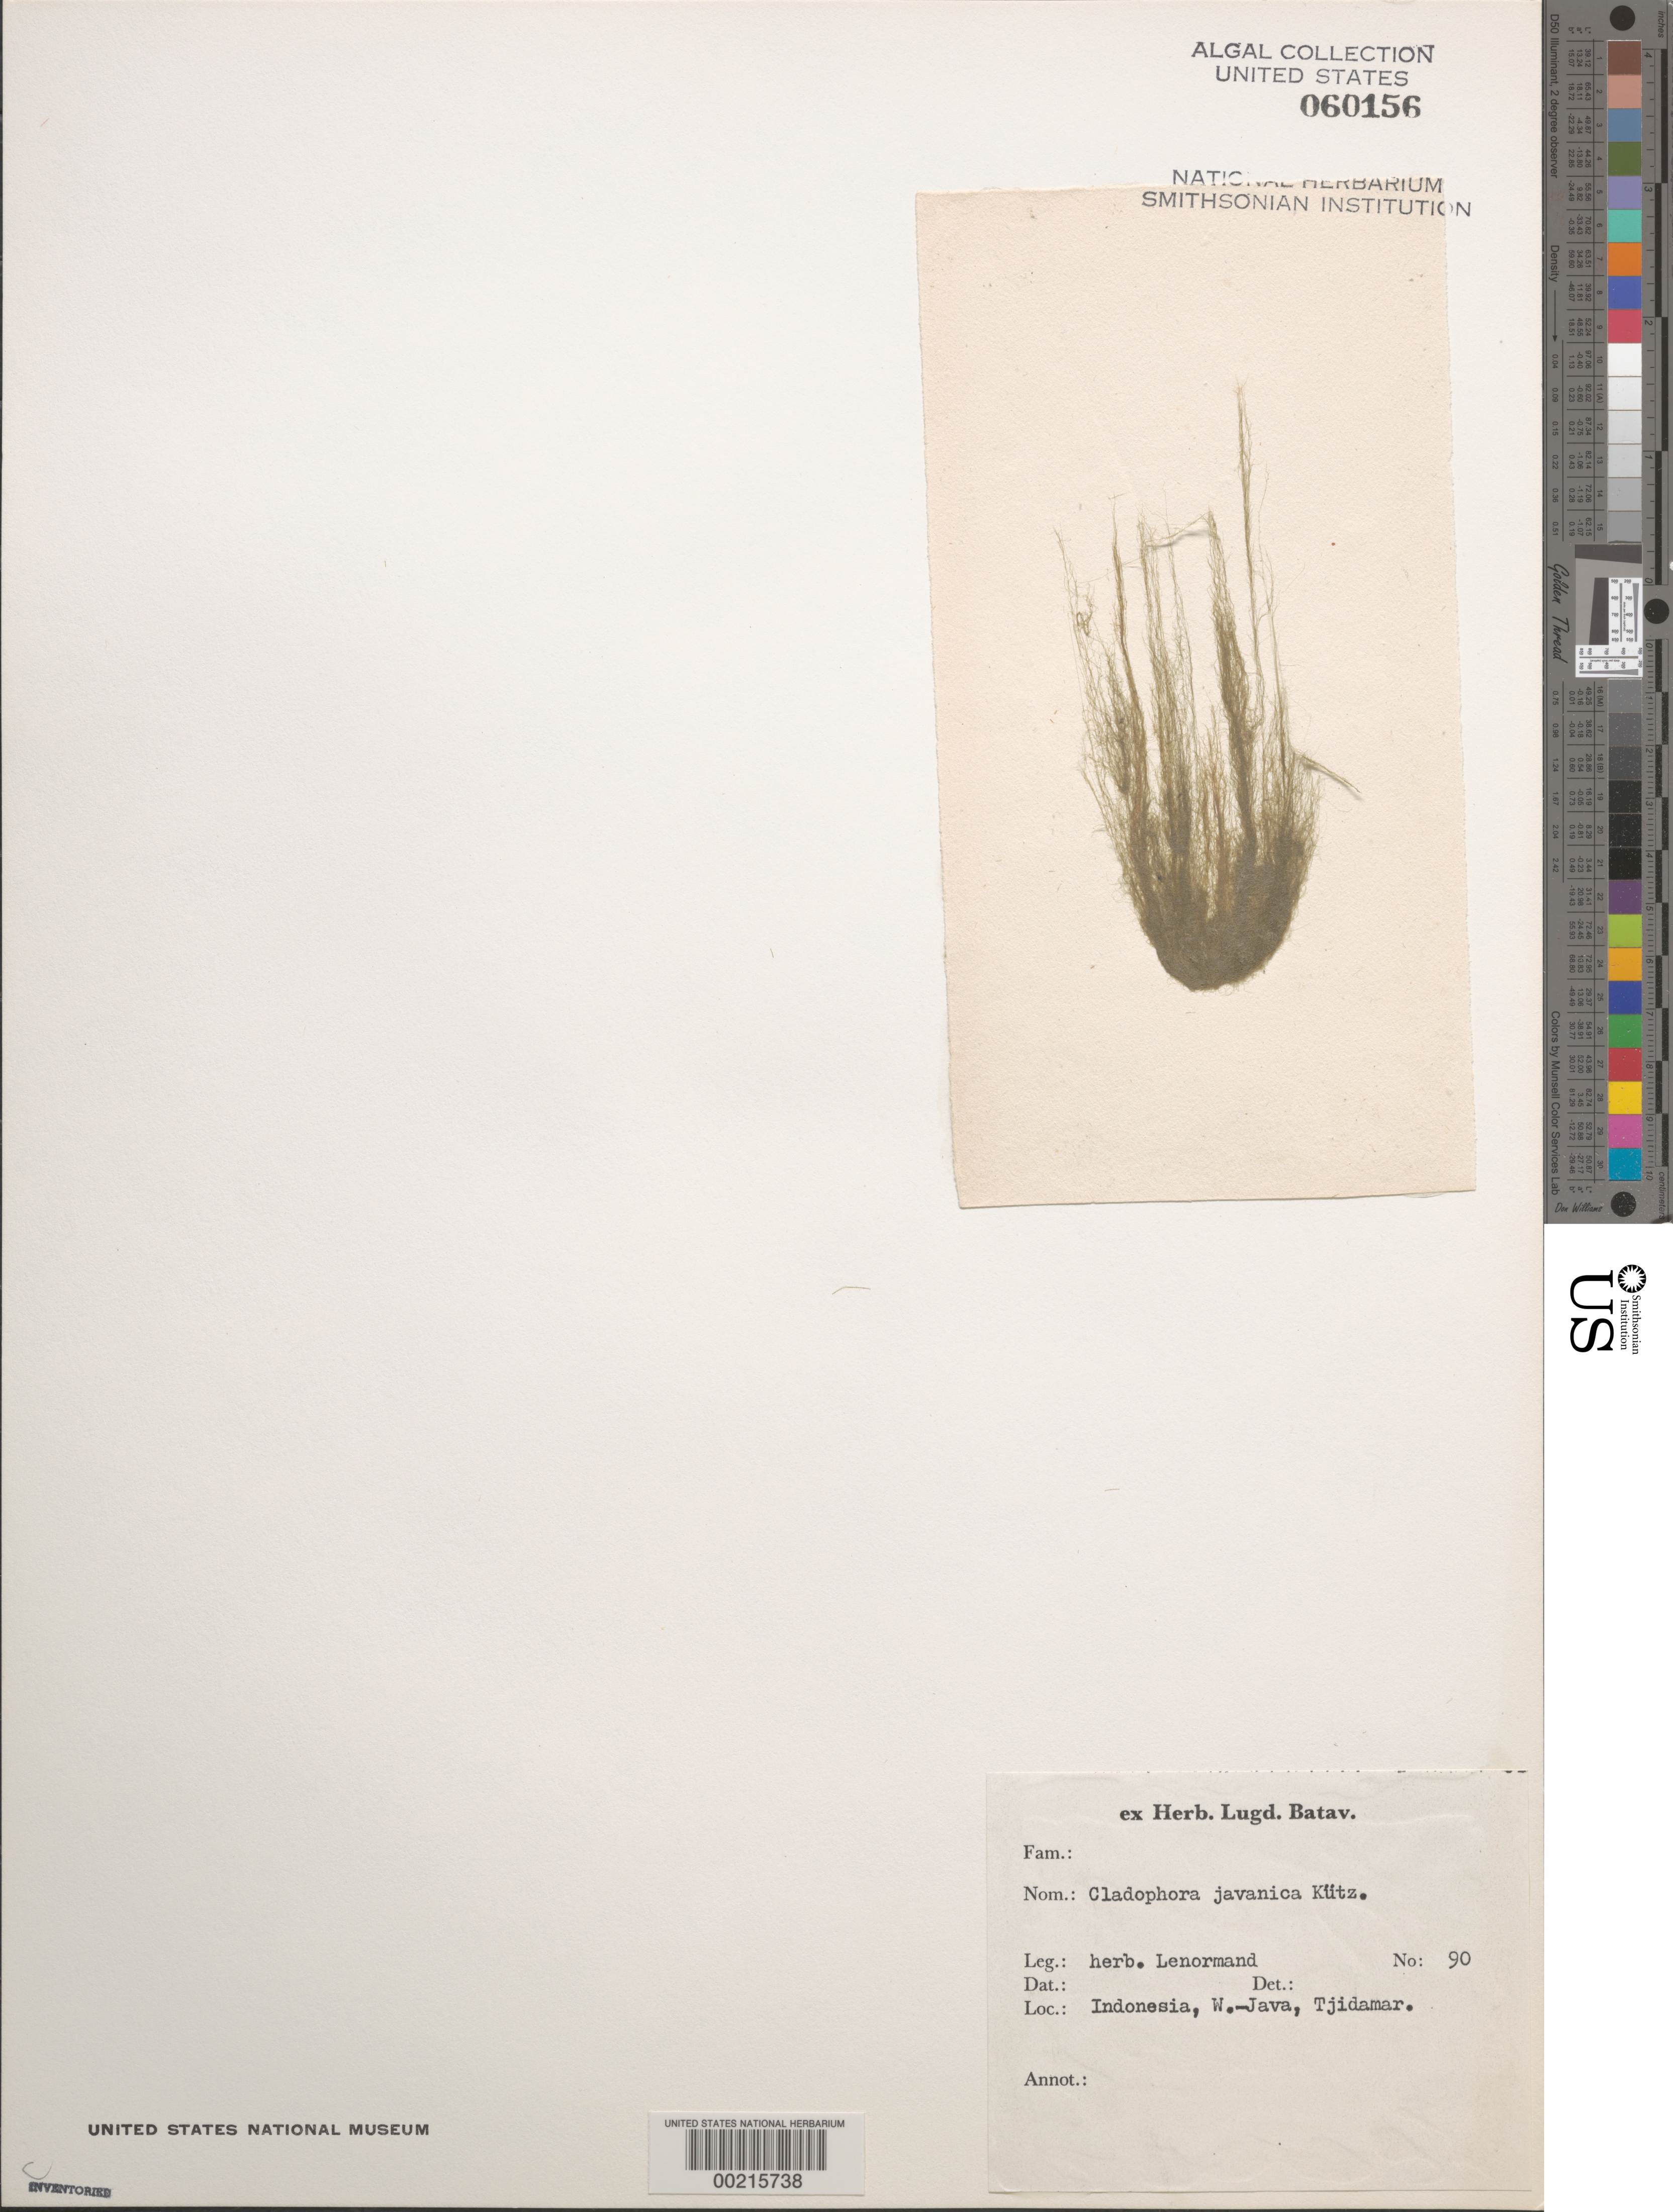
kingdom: Plantae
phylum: Chlorophyta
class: Ulvophyceae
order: Cladophorales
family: Cladophoraceae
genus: Cladophora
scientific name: Cladophora javanica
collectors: S. Lenormand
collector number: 90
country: Indonesia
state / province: Java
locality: Tjidamar, west java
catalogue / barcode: US 60156